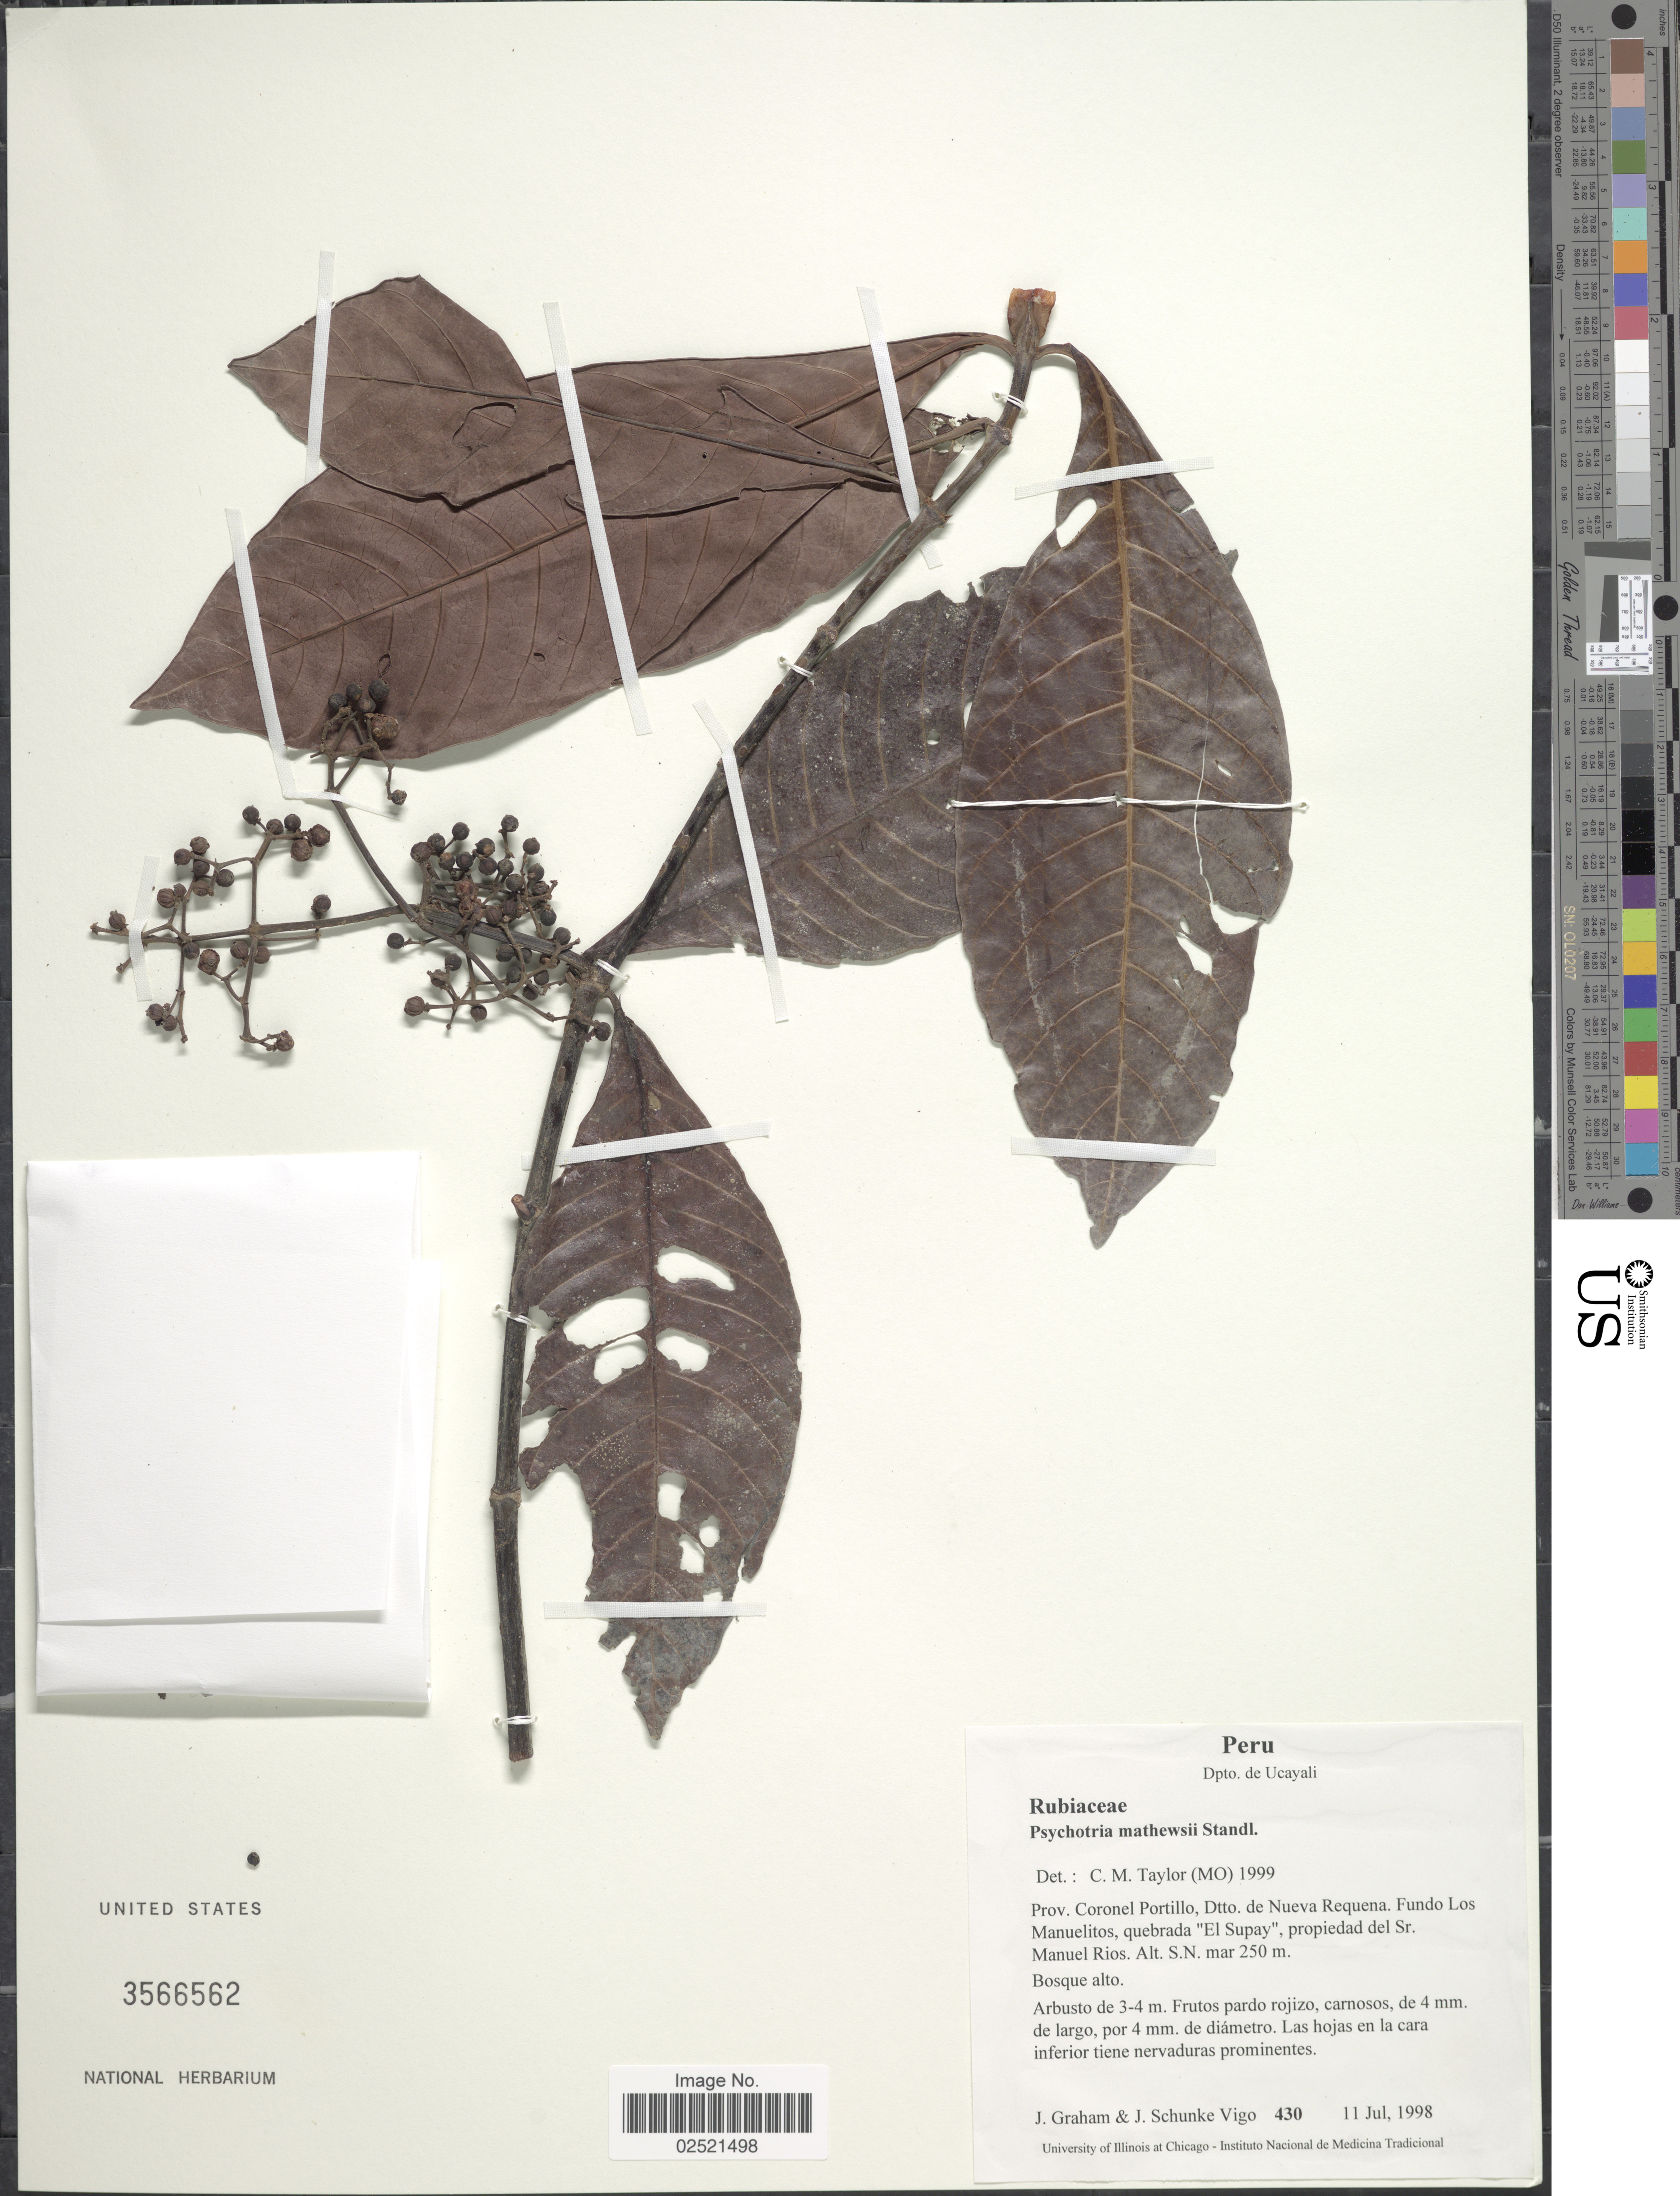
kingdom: Plantae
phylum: Tracheophyta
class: Magnoliopsida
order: Gentianales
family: Rubiaceae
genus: Psychotria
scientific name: Psychotria mathewsii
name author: Standl.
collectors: J. Graham & J. Schunke Vigo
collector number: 430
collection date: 1998-07-11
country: Peru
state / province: Ucayali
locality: Prov. Coronel Portillo, Dtto. de Nueva Requena, Fundo Los Manuelitos, quebrada "El Supay", propiedad del Sr. Manuel Rios.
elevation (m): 250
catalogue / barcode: US 3566562